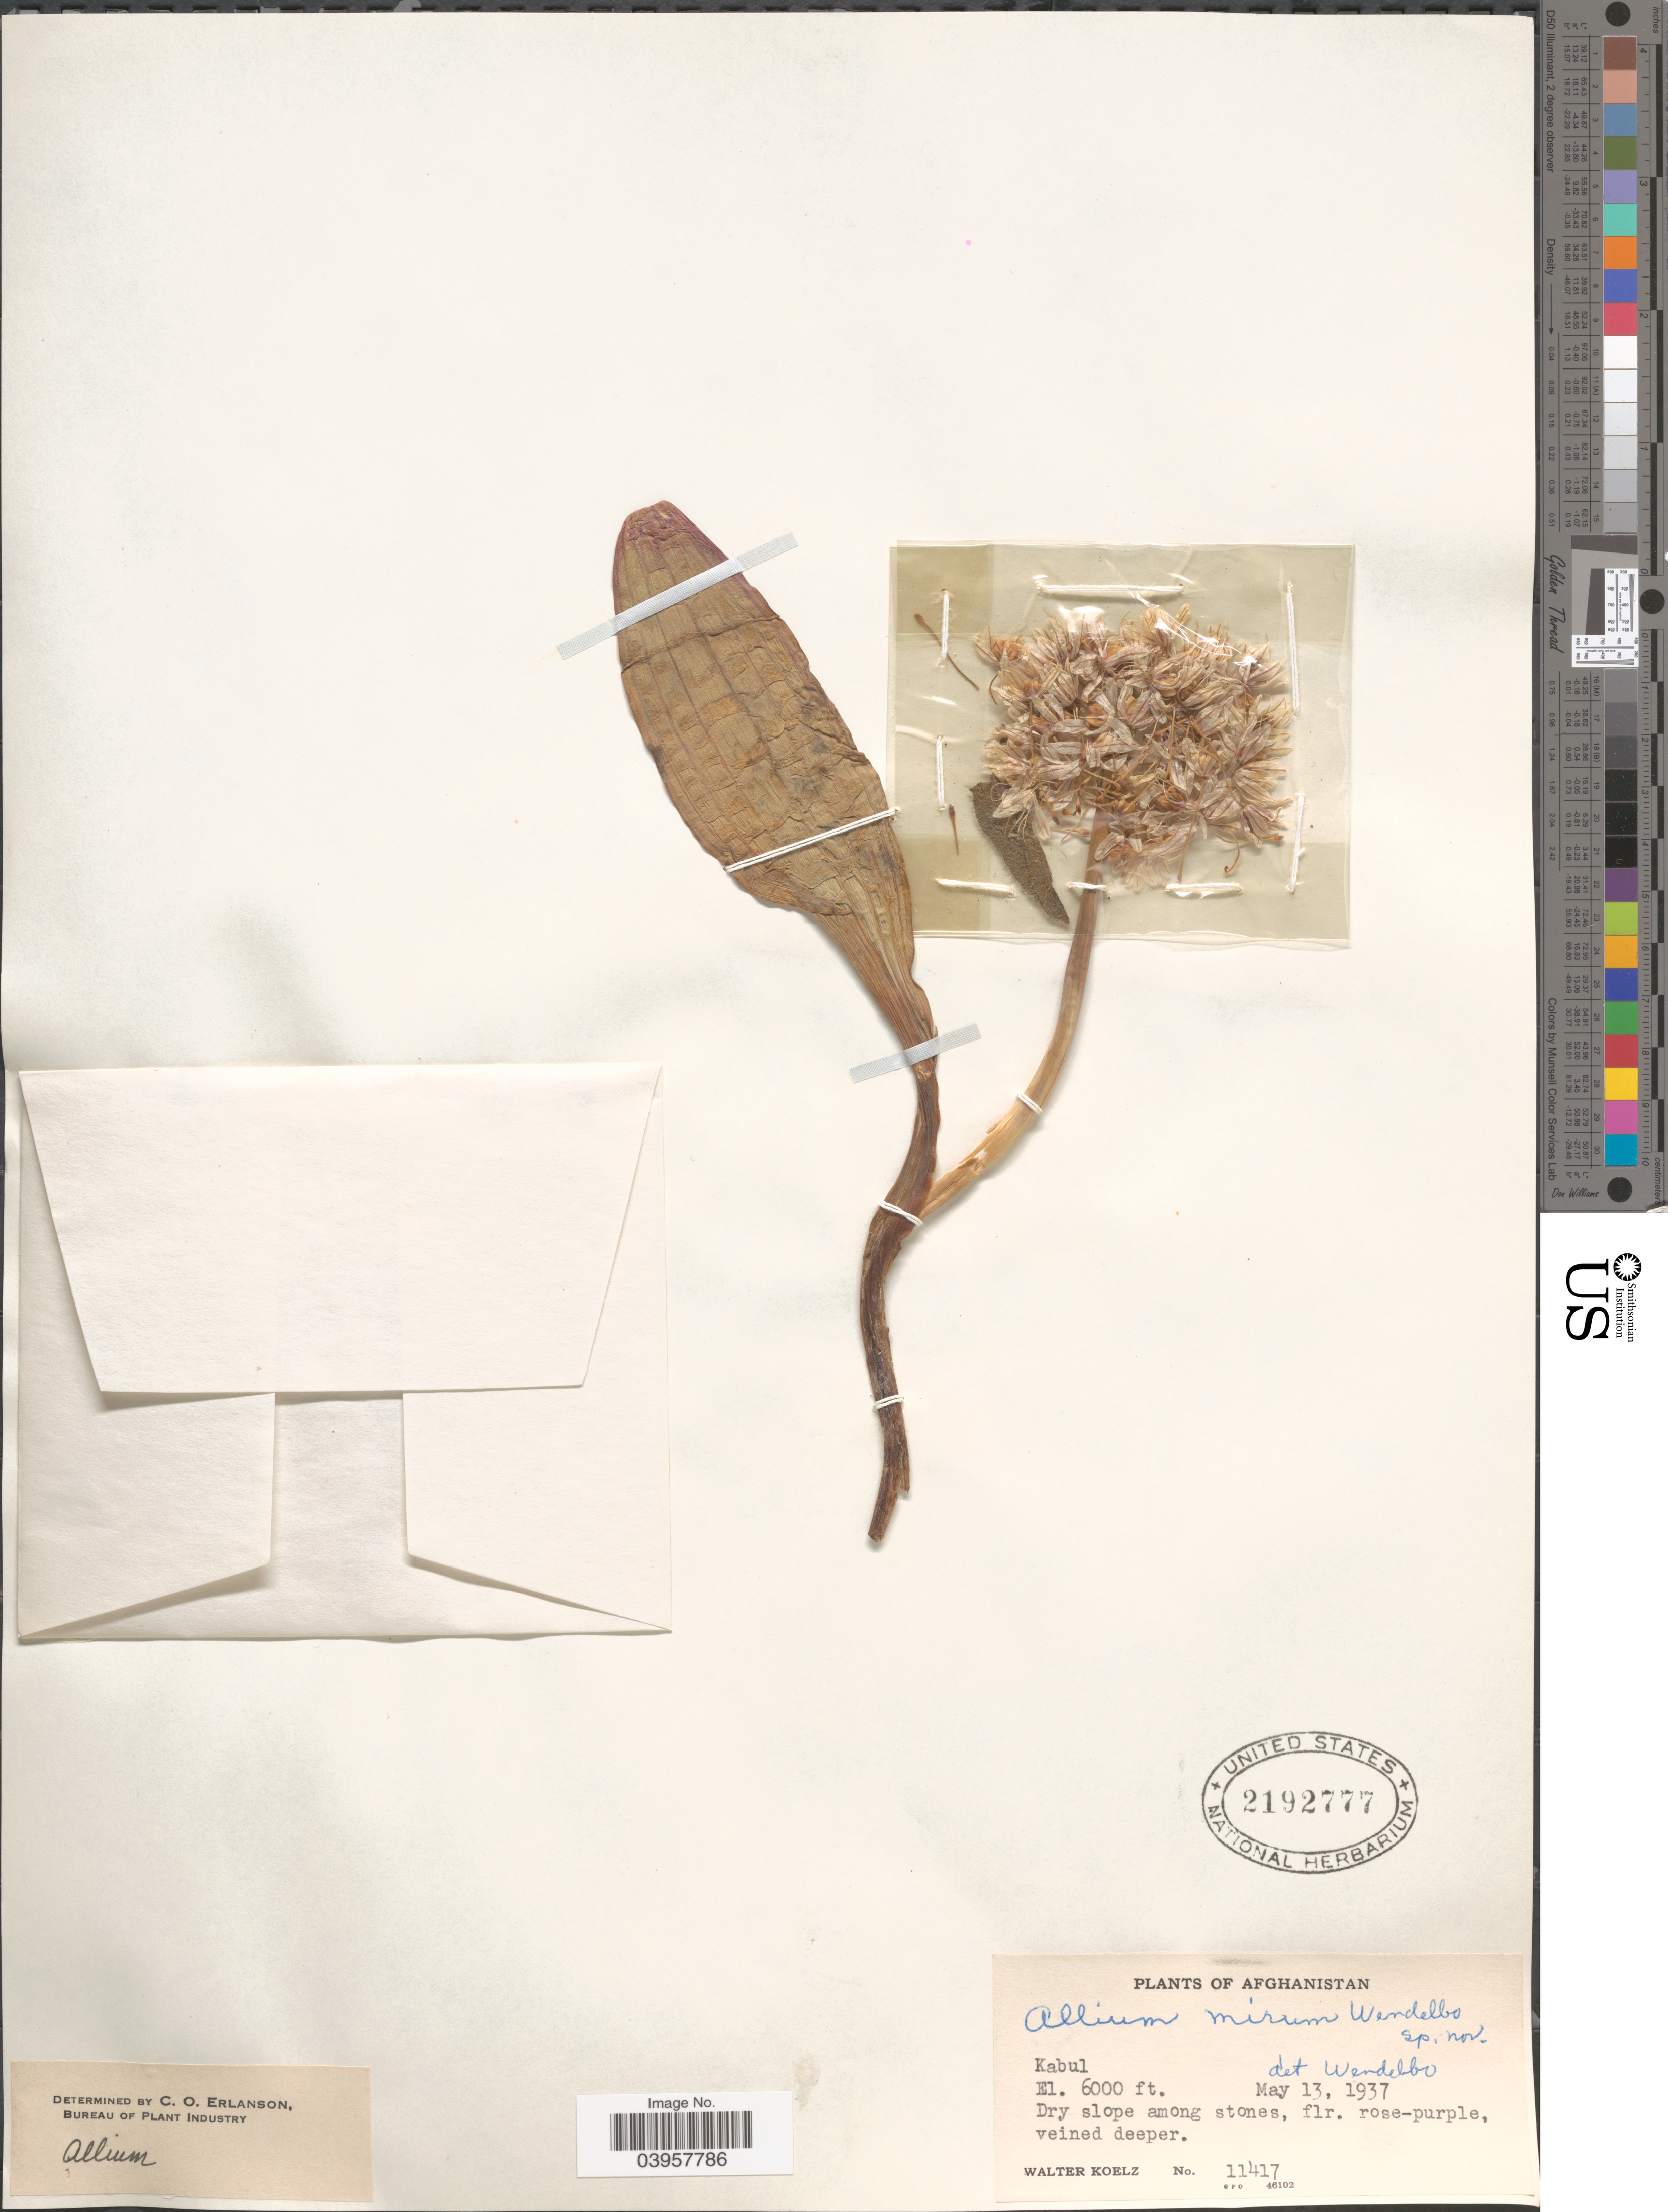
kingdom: Plantae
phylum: Tracheophyta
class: Liliopsida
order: Asparagales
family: Amaryllidaceae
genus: Allium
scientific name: Allium mirum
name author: Wendelbo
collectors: W. N. Koelz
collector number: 11417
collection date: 1937-05-13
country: Afghanistan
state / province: Kabul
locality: Kabul.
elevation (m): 1829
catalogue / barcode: US 2192777